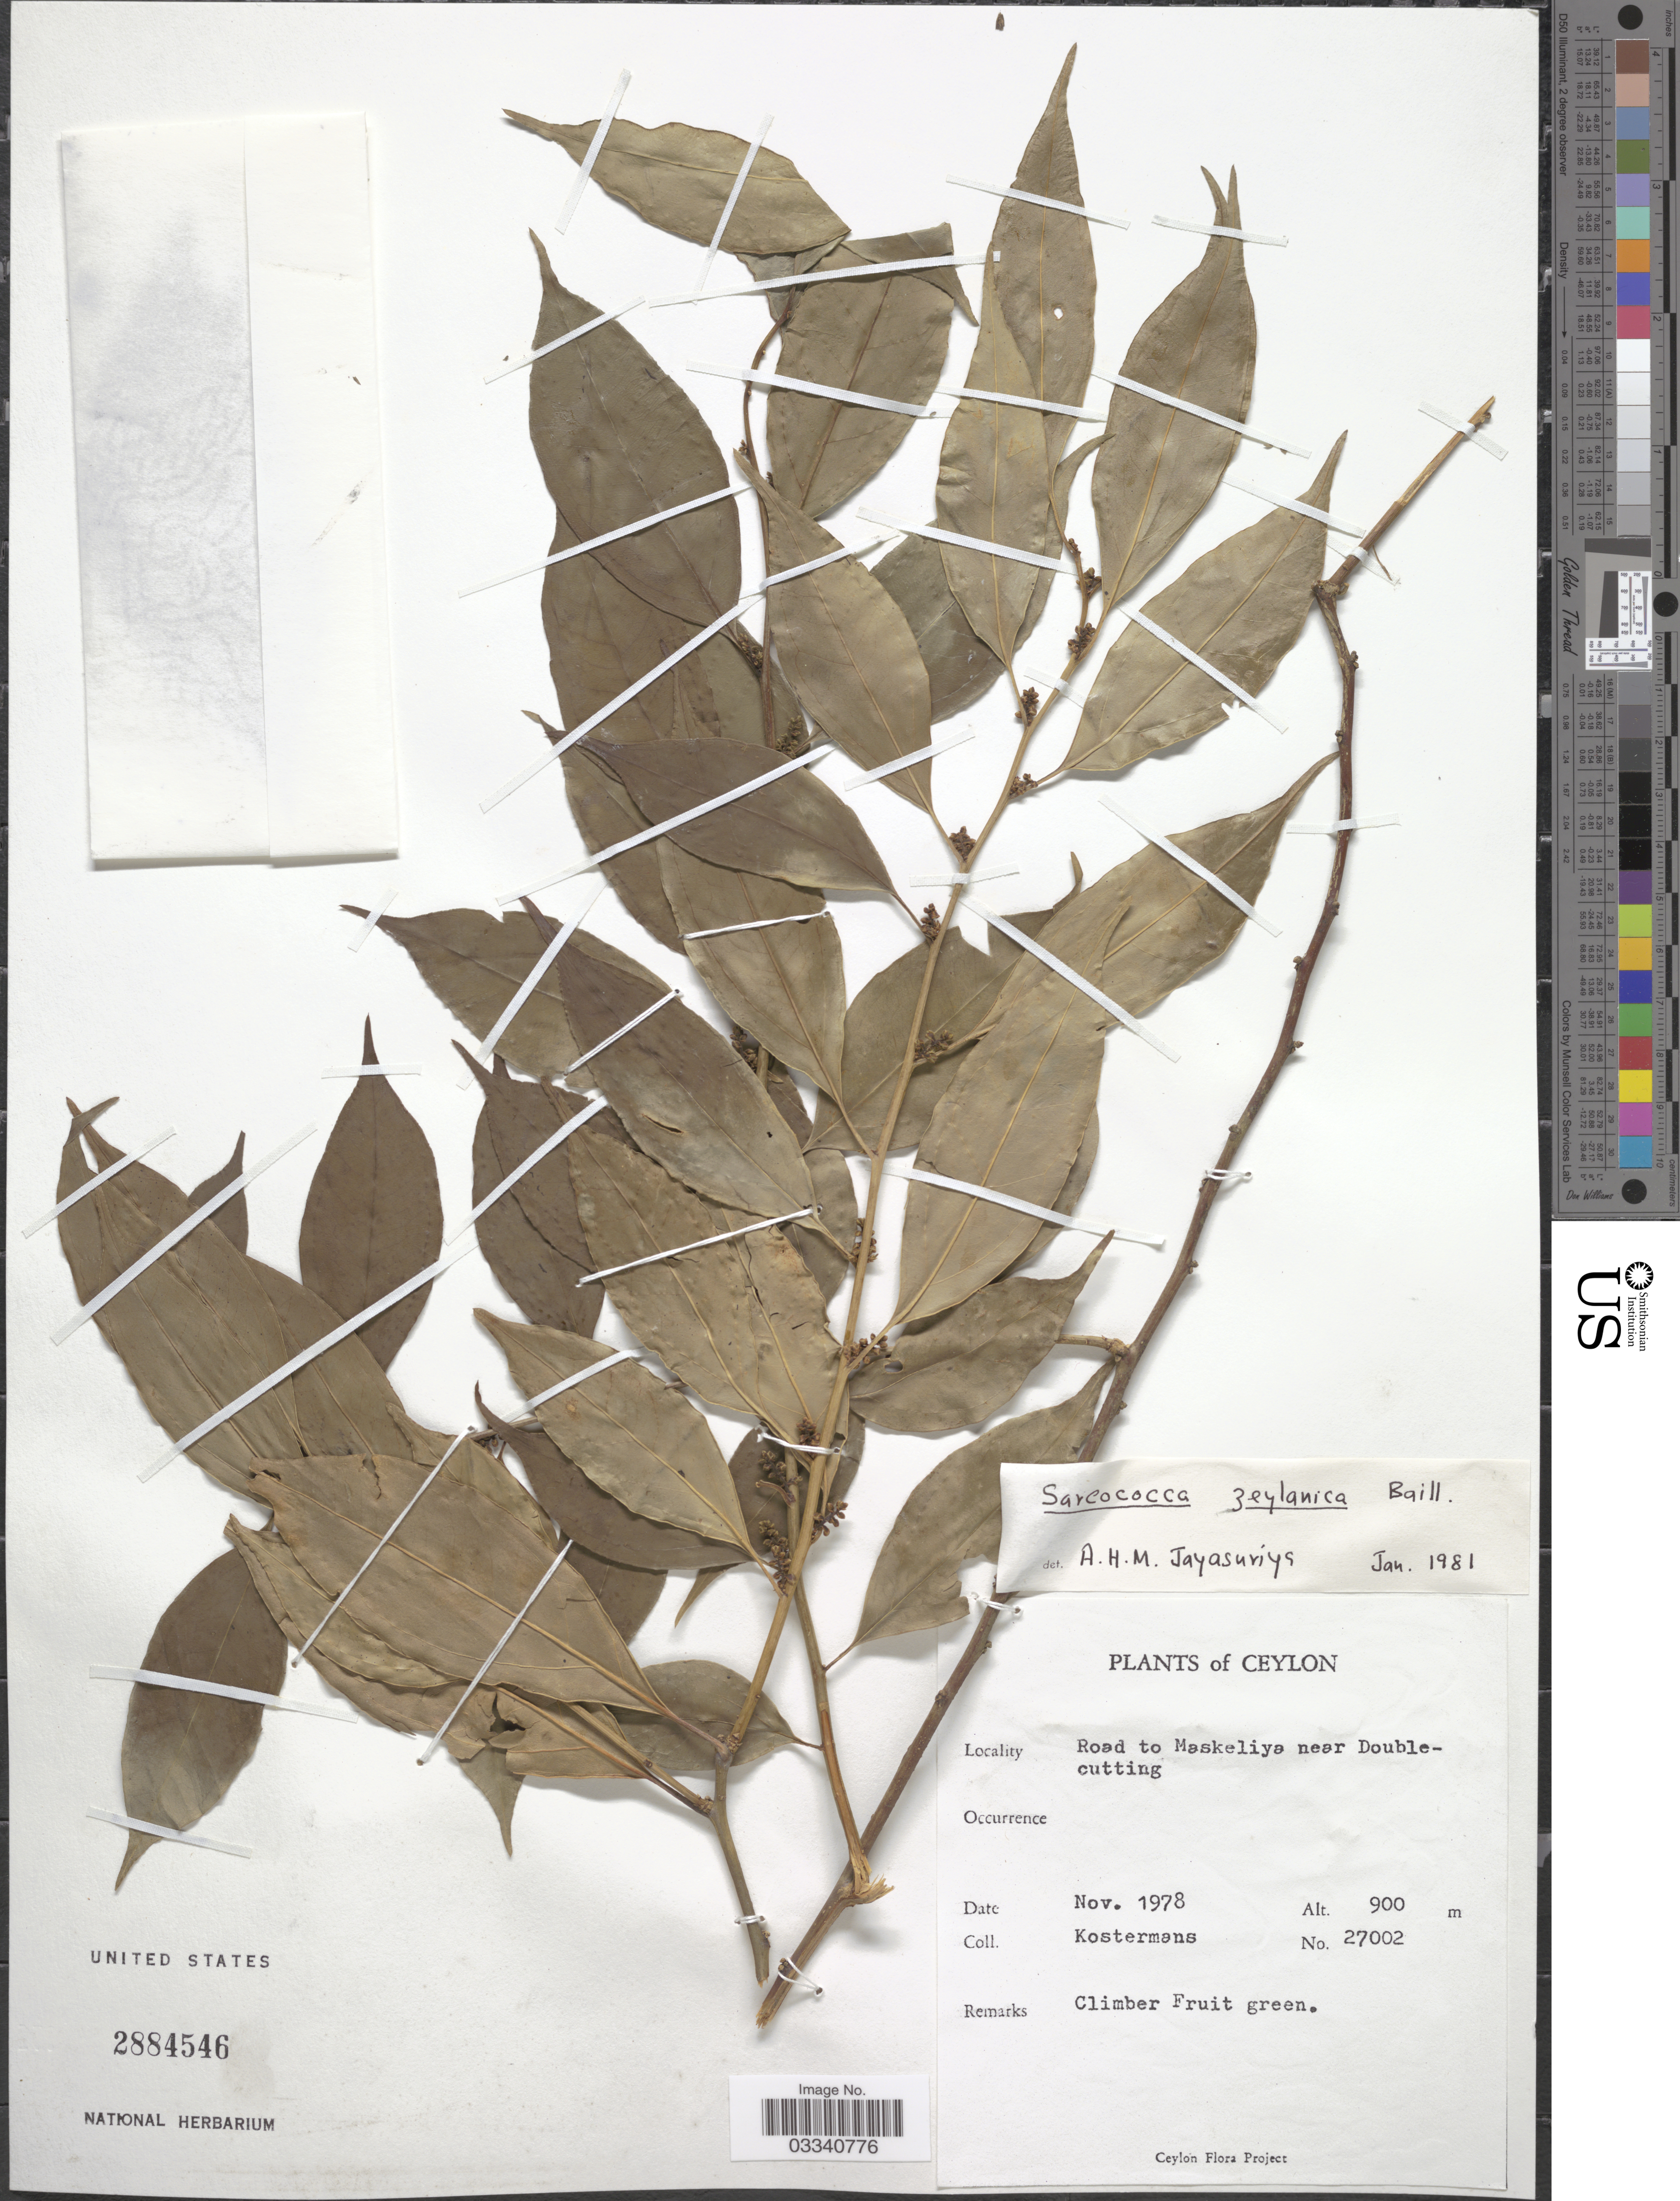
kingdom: Plantae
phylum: Tracheophyta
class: Magnoliopsida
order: Buxales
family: Buxaceae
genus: Sarcococca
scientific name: Sarcococca zeylanica var. zeylanica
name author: Baill.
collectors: Kostermans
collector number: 27002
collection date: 1978-11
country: Sri Lanka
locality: Ceylon. Road to Maskeliya near Double-cutting.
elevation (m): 900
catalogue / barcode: US 2884546